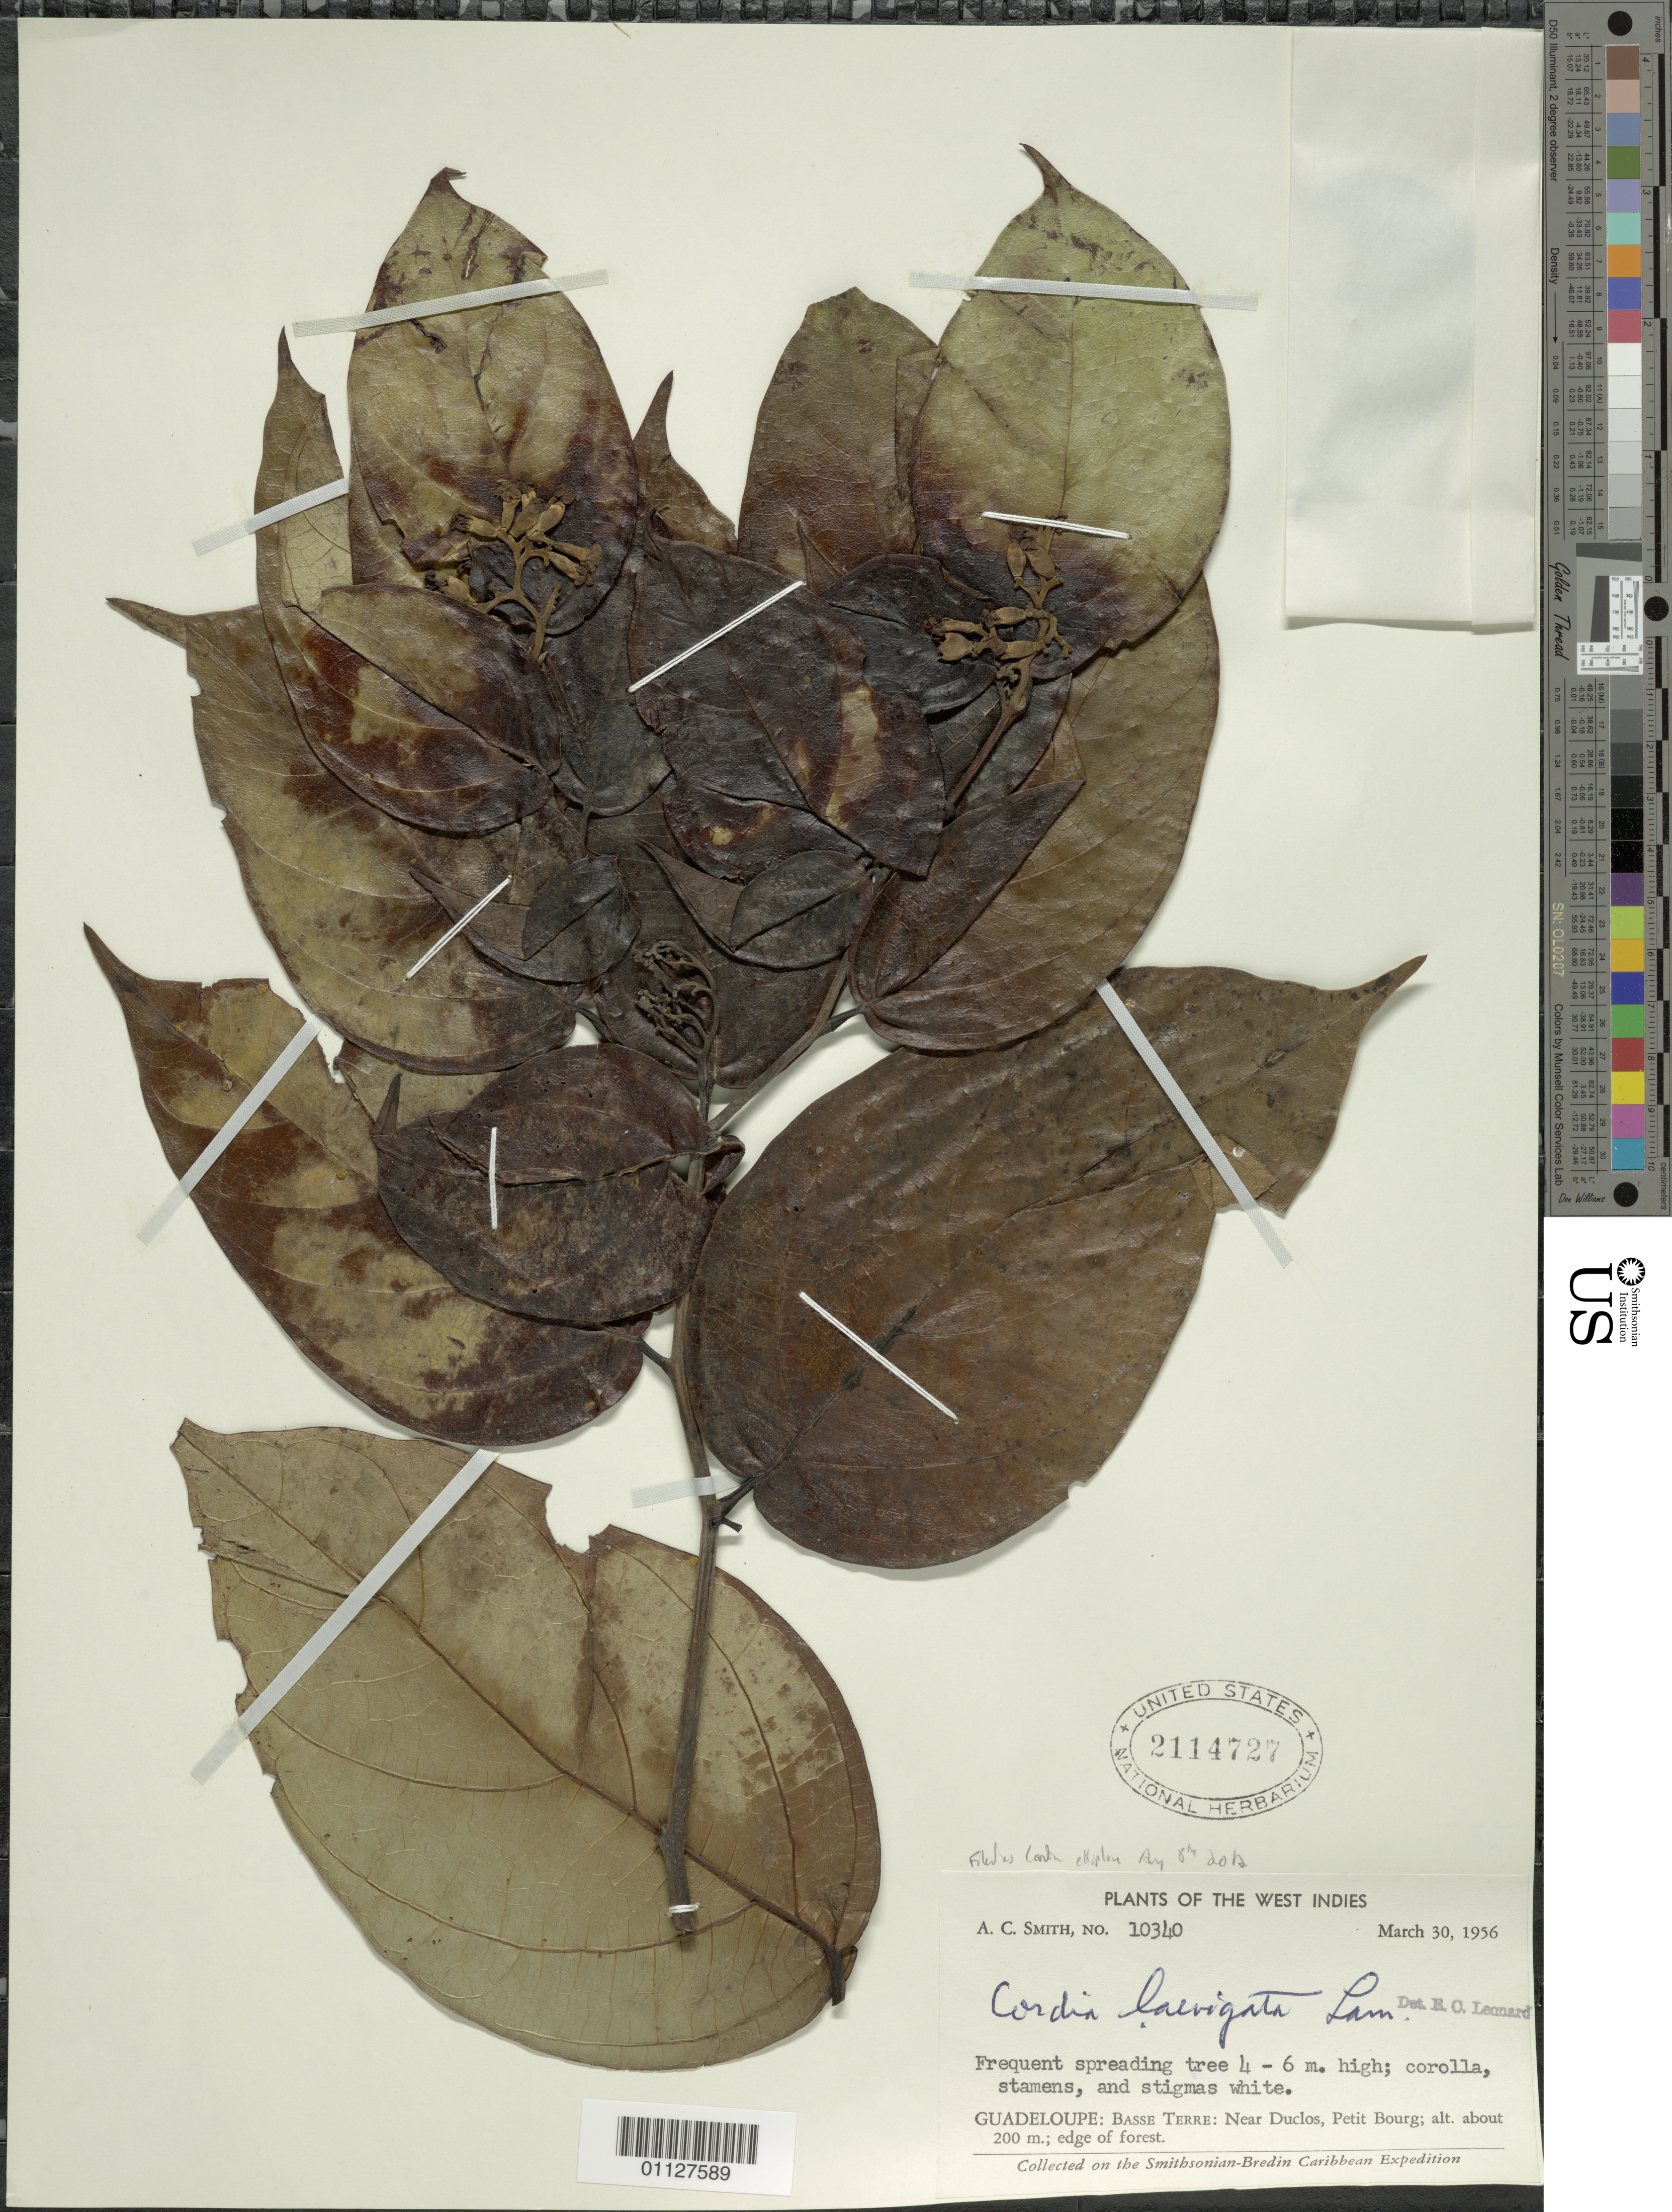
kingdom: Plantae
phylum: Tracheophyta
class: Magnoliopsida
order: Boraginales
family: Cordiaceae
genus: Cordia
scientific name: Cordia elliptica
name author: Sw.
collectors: A. C. Smith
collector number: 10340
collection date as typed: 30 Mar 1956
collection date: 1956-03-30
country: Guadeloupe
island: Basse Terre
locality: Basse Terre: Near Duclos, Petit Bourg. Edge of forest.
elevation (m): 200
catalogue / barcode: US 2114727